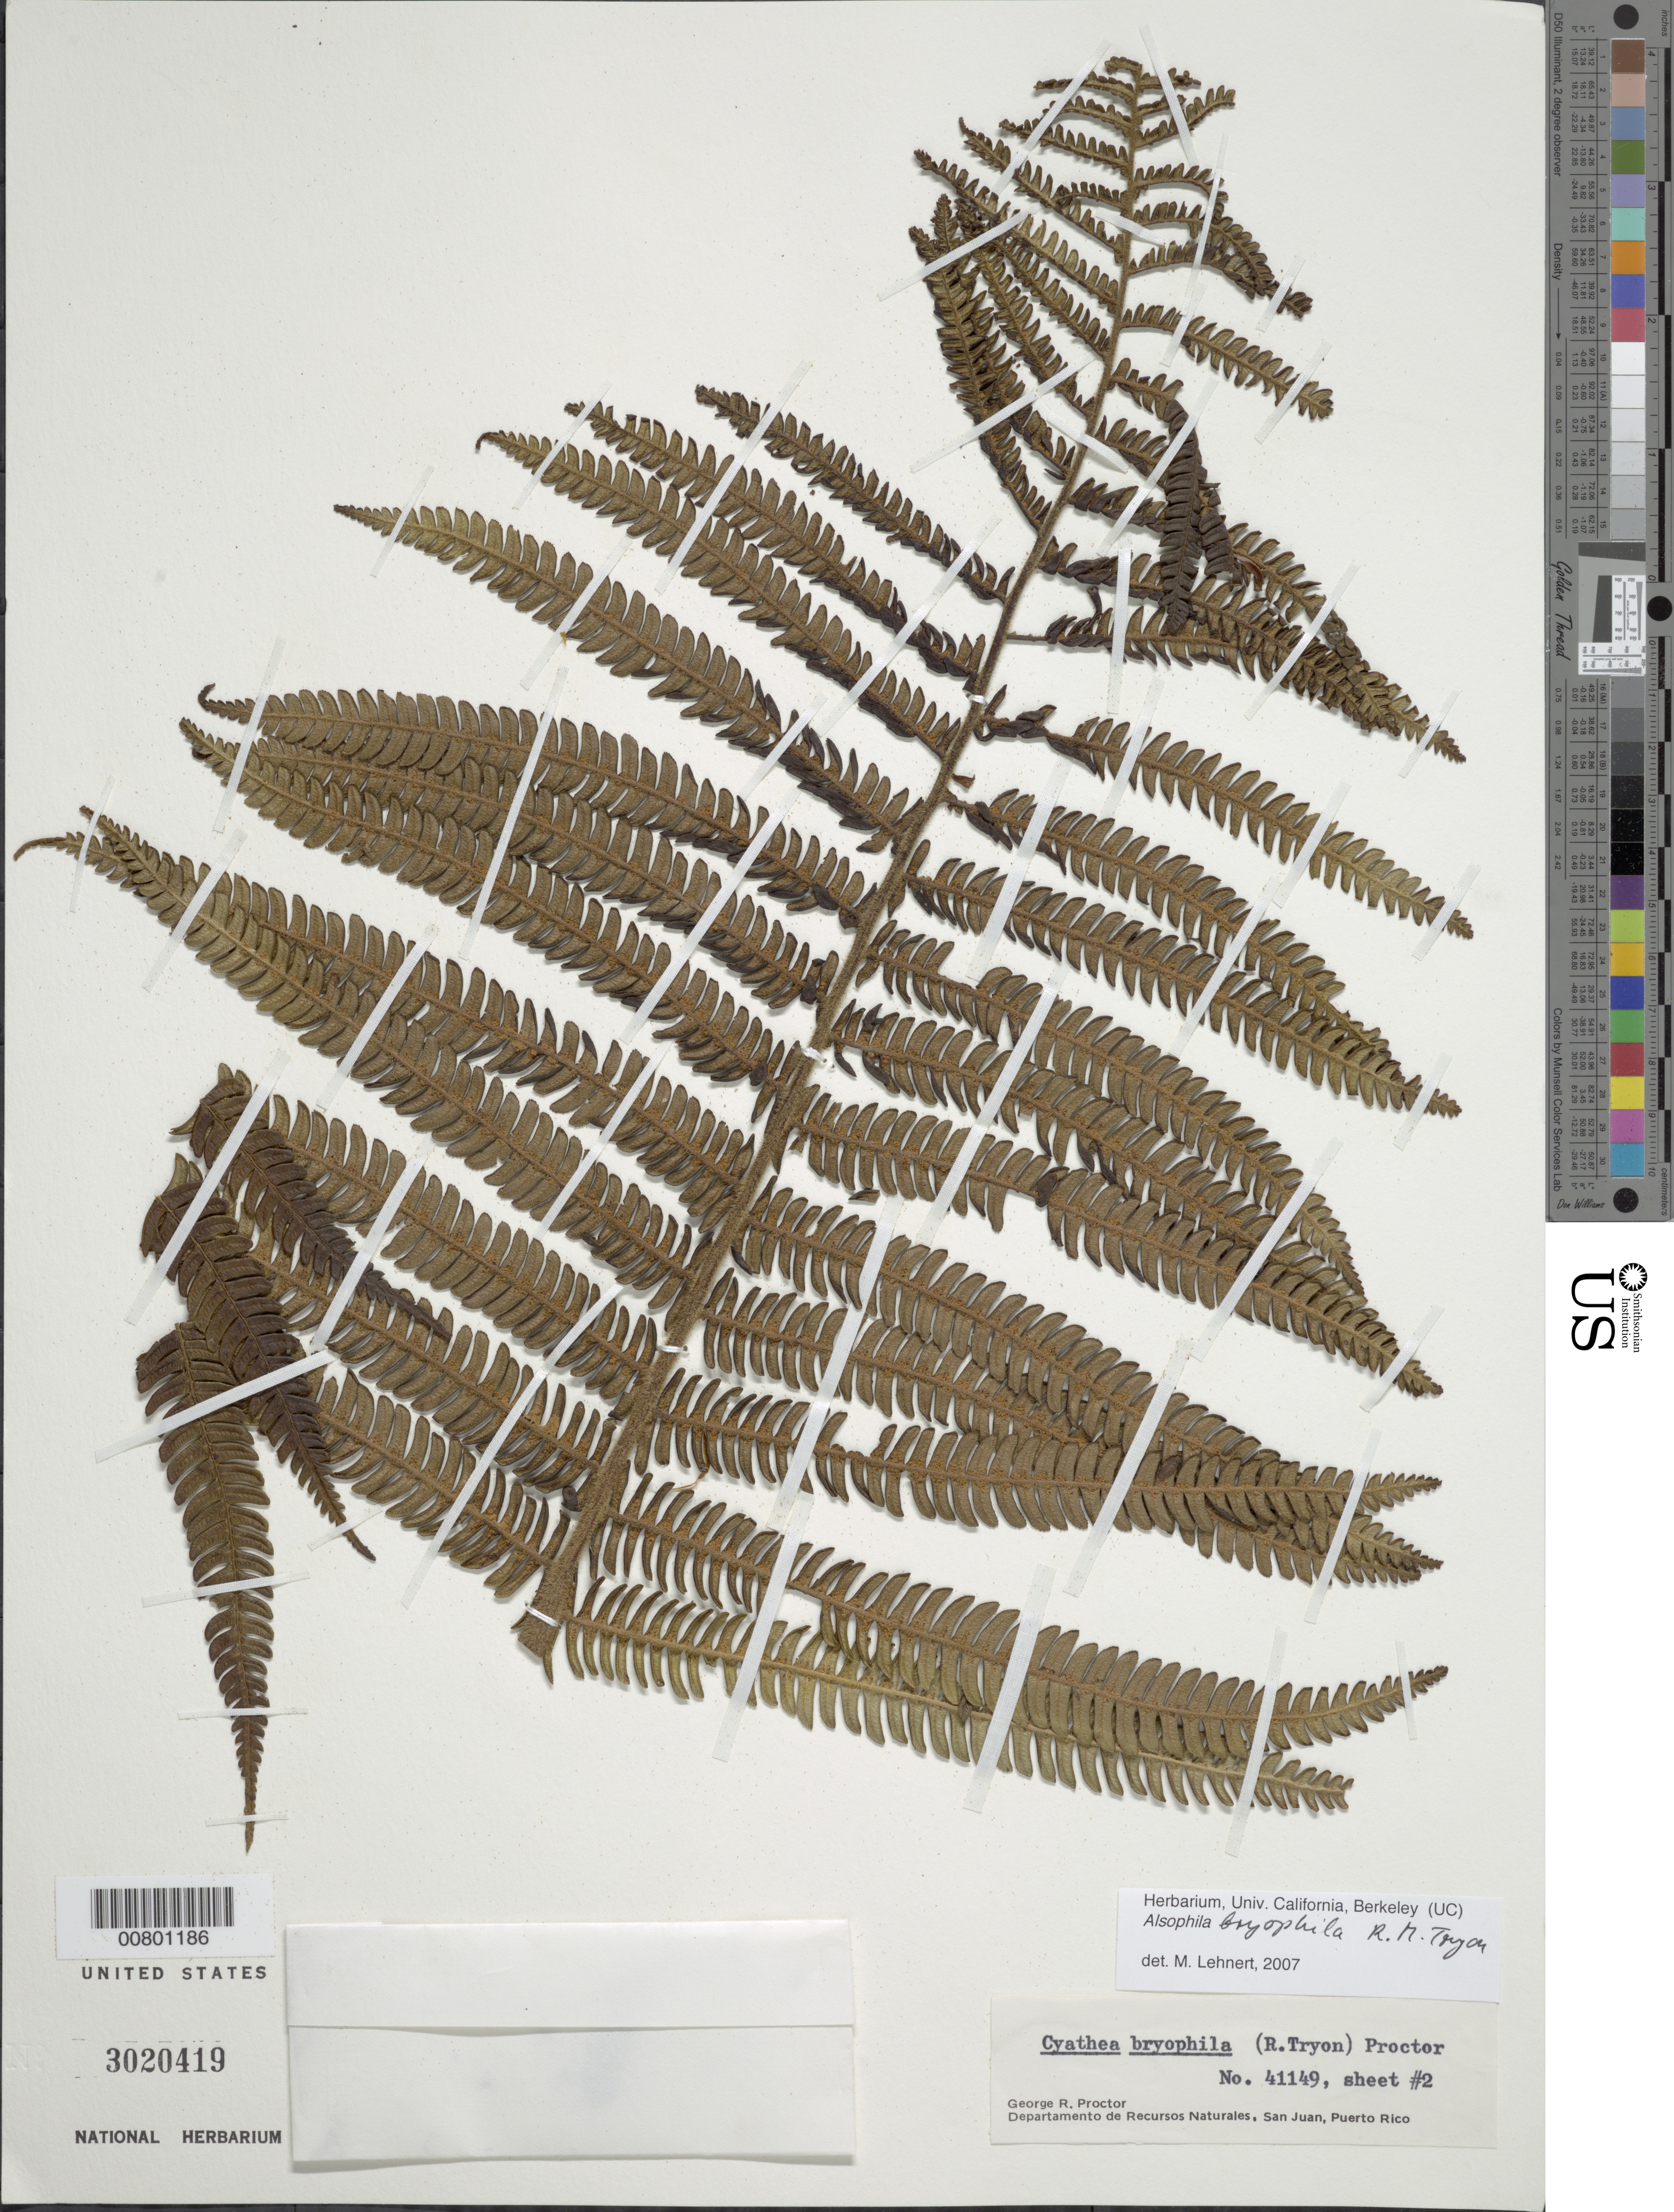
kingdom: Plantae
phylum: Tracheophyta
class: Polypodiopsida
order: Cyatheales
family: Cyatheaceae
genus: Alsophila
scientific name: Alsophila bryophila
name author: R.M. Tryon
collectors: G. R. Proctor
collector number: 41149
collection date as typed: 05 Apr 1985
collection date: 1985-04-05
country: Puerto Rico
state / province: Cayey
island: Puerto Rico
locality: Sierra de Cayey, Carite Forest Reserve, Cerro La Santa, E side of summit ridge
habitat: Summit ridge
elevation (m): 880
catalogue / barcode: US 3020419